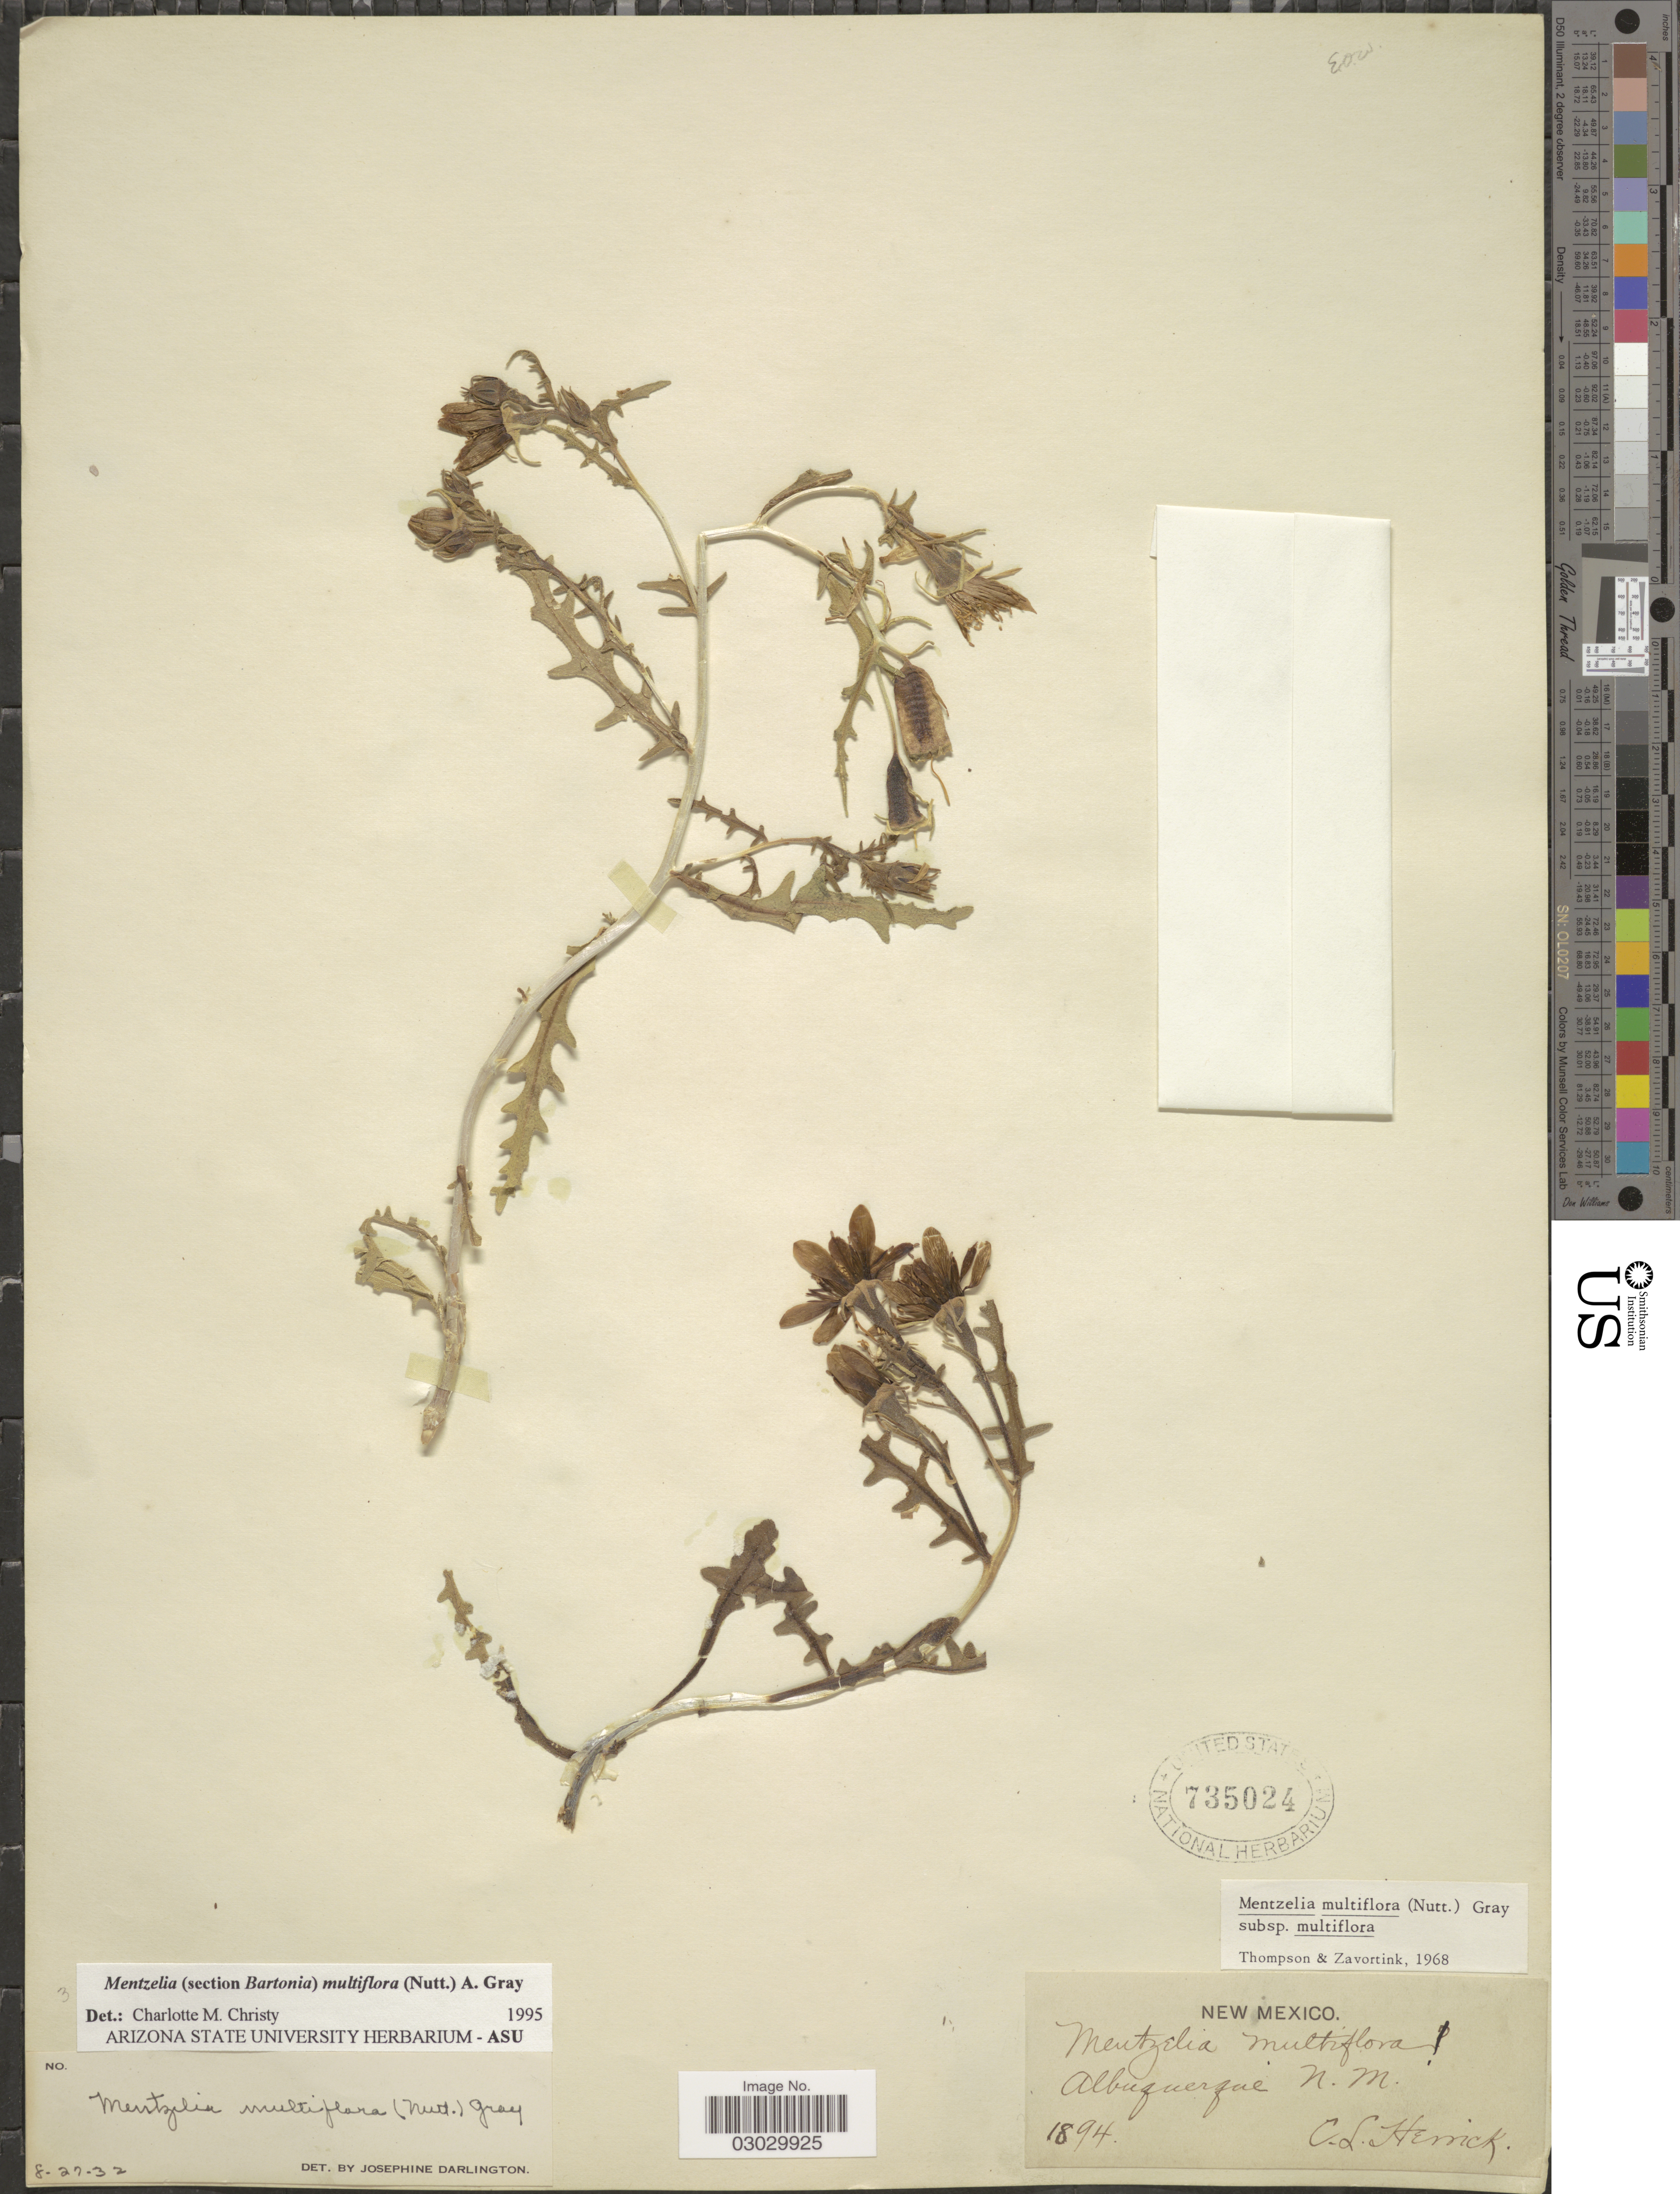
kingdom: Plantae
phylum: Tracheophyta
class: Magnoliopsida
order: Cornales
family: Loasaceae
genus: Mentzelia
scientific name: Mentzelia multiflora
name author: (Nutt.) A. Gray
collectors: C. Herrick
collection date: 1894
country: United States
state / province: New Mexico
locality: Albuquerque.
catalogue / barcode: US 735024